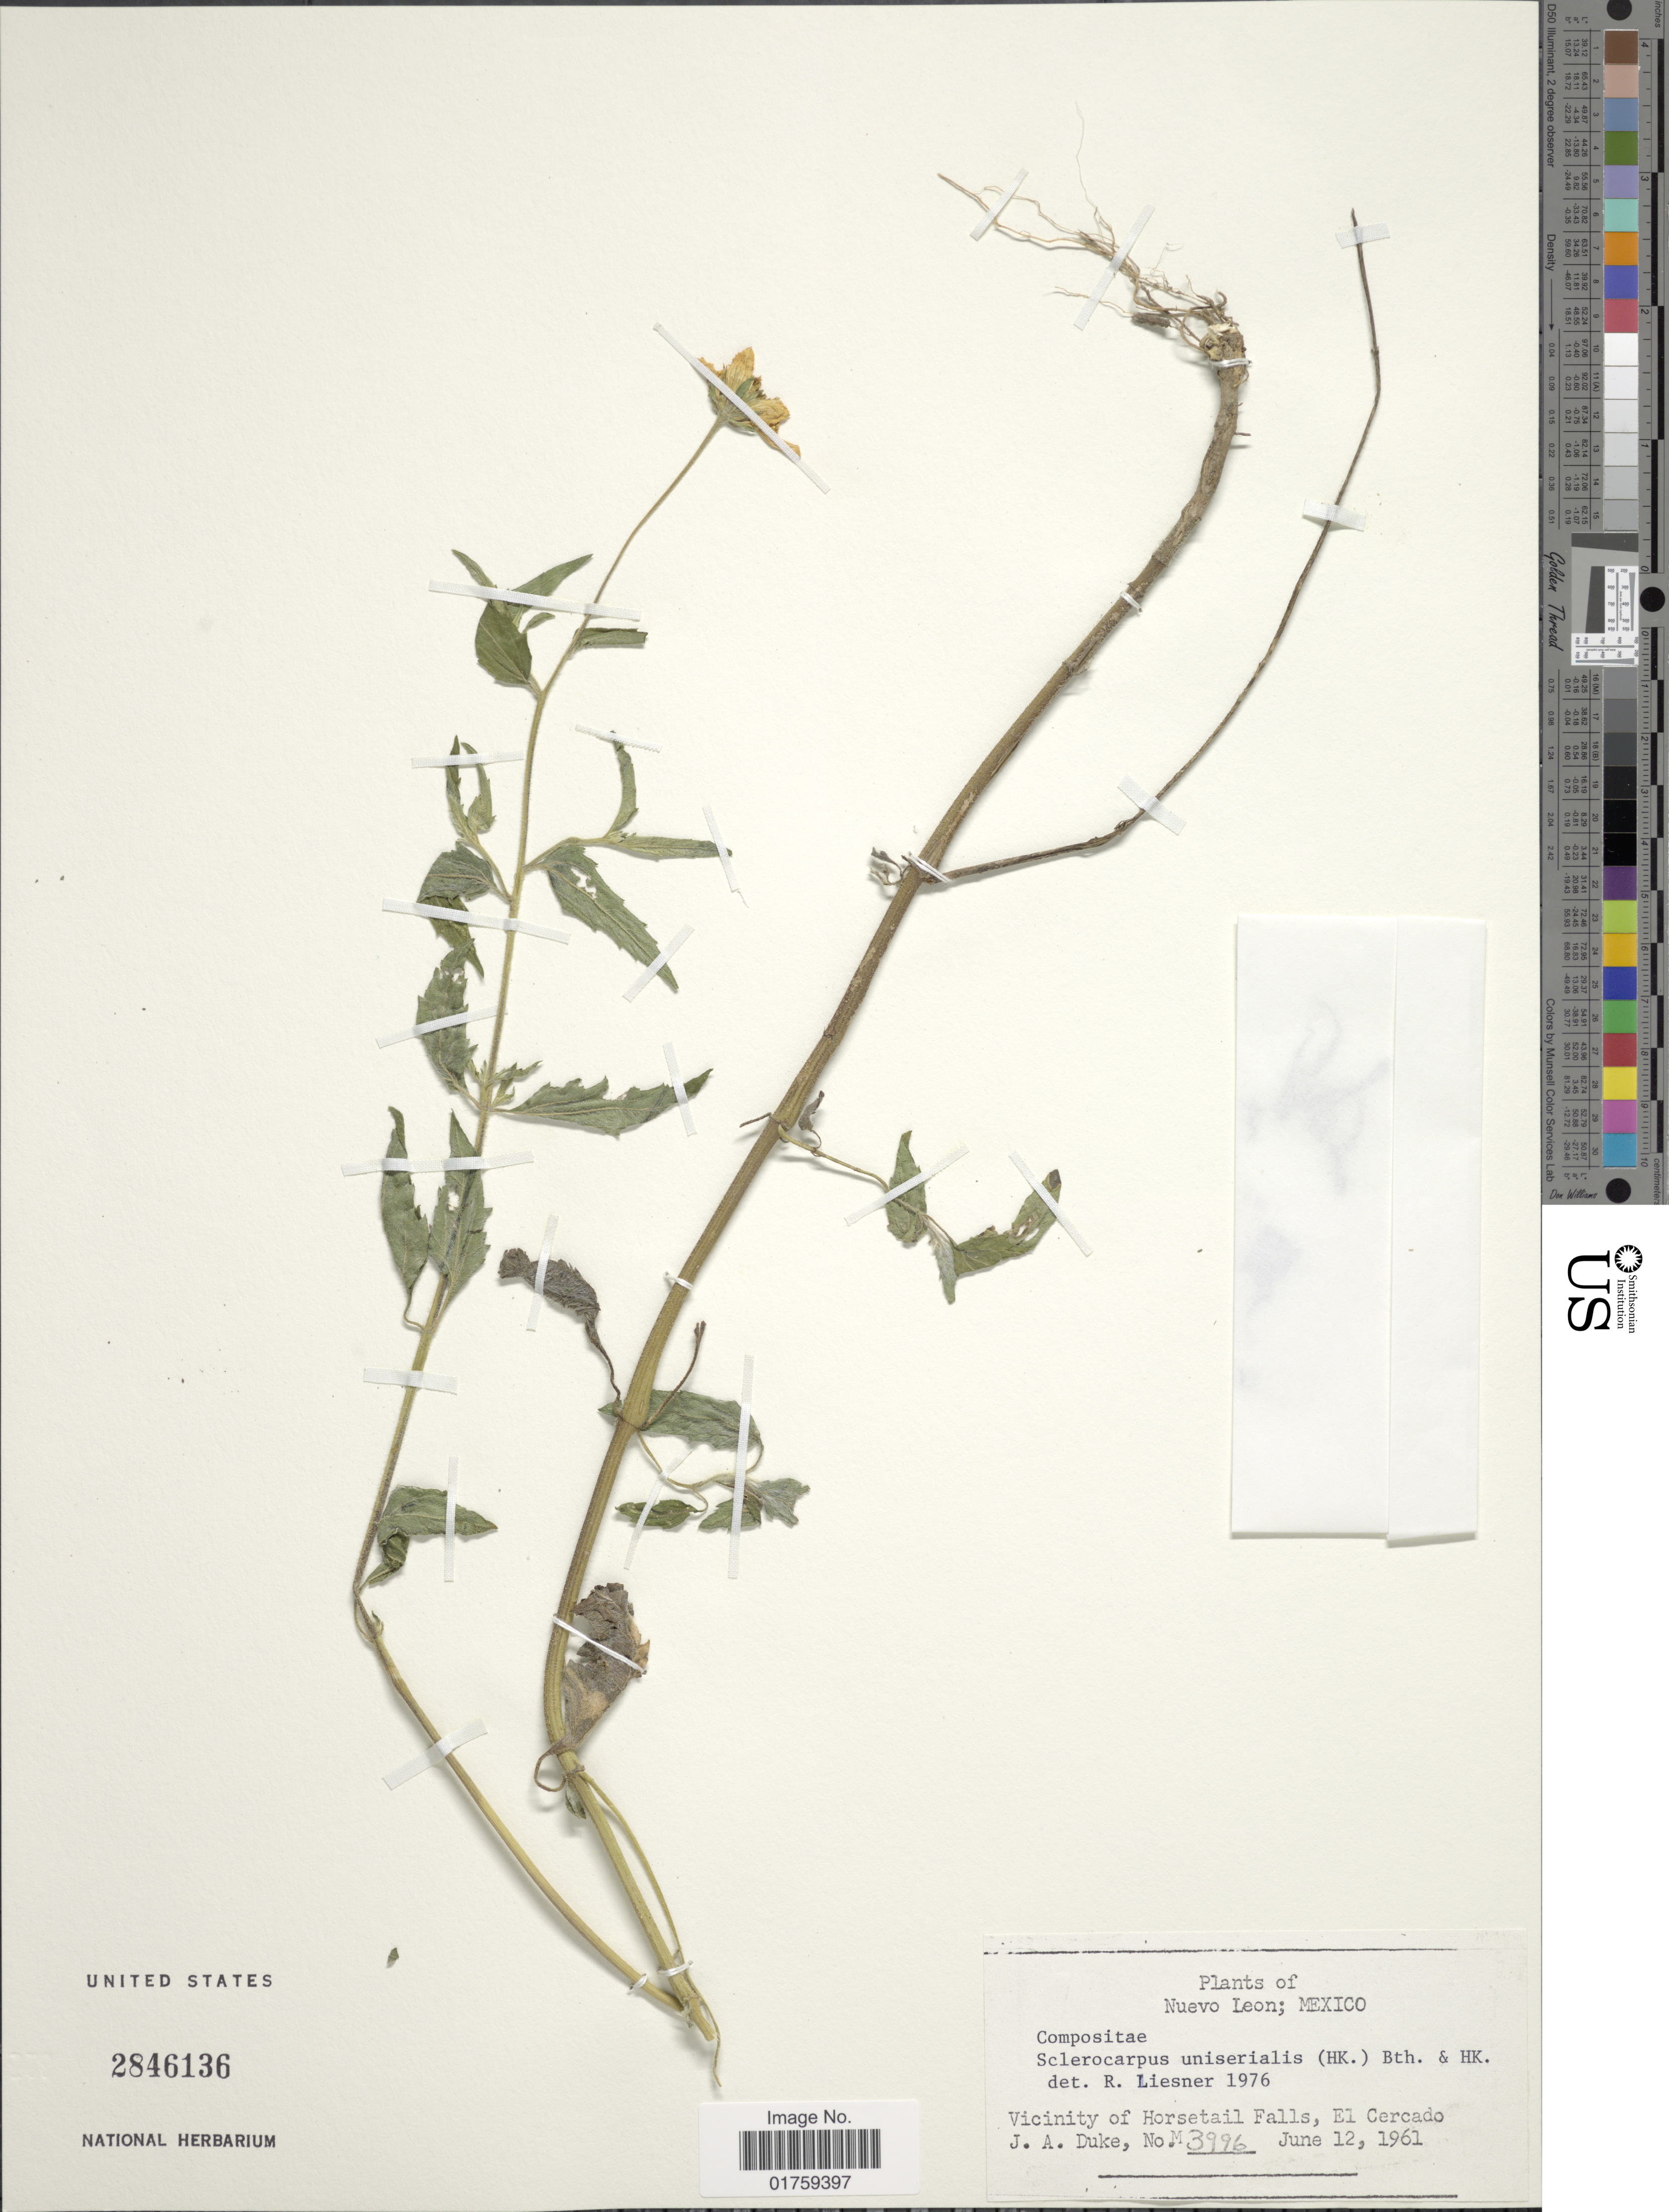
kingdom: Plantae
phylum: Tracheophyta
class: Magnoliopsida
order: Asterales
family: Asteraceae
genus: Sclerocarpus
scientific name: Sclerocarpus uniserialis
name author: (Hook.) Benth. & Hook. f. ex Hemsl.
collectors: J. A. Duke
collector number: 3996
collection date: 1961-06-12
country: Mexico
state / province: Nuevo León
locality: Nuevo León, Mexico. Vicinity of Horsetail Falls, El Cercado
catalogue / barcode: US 2846136